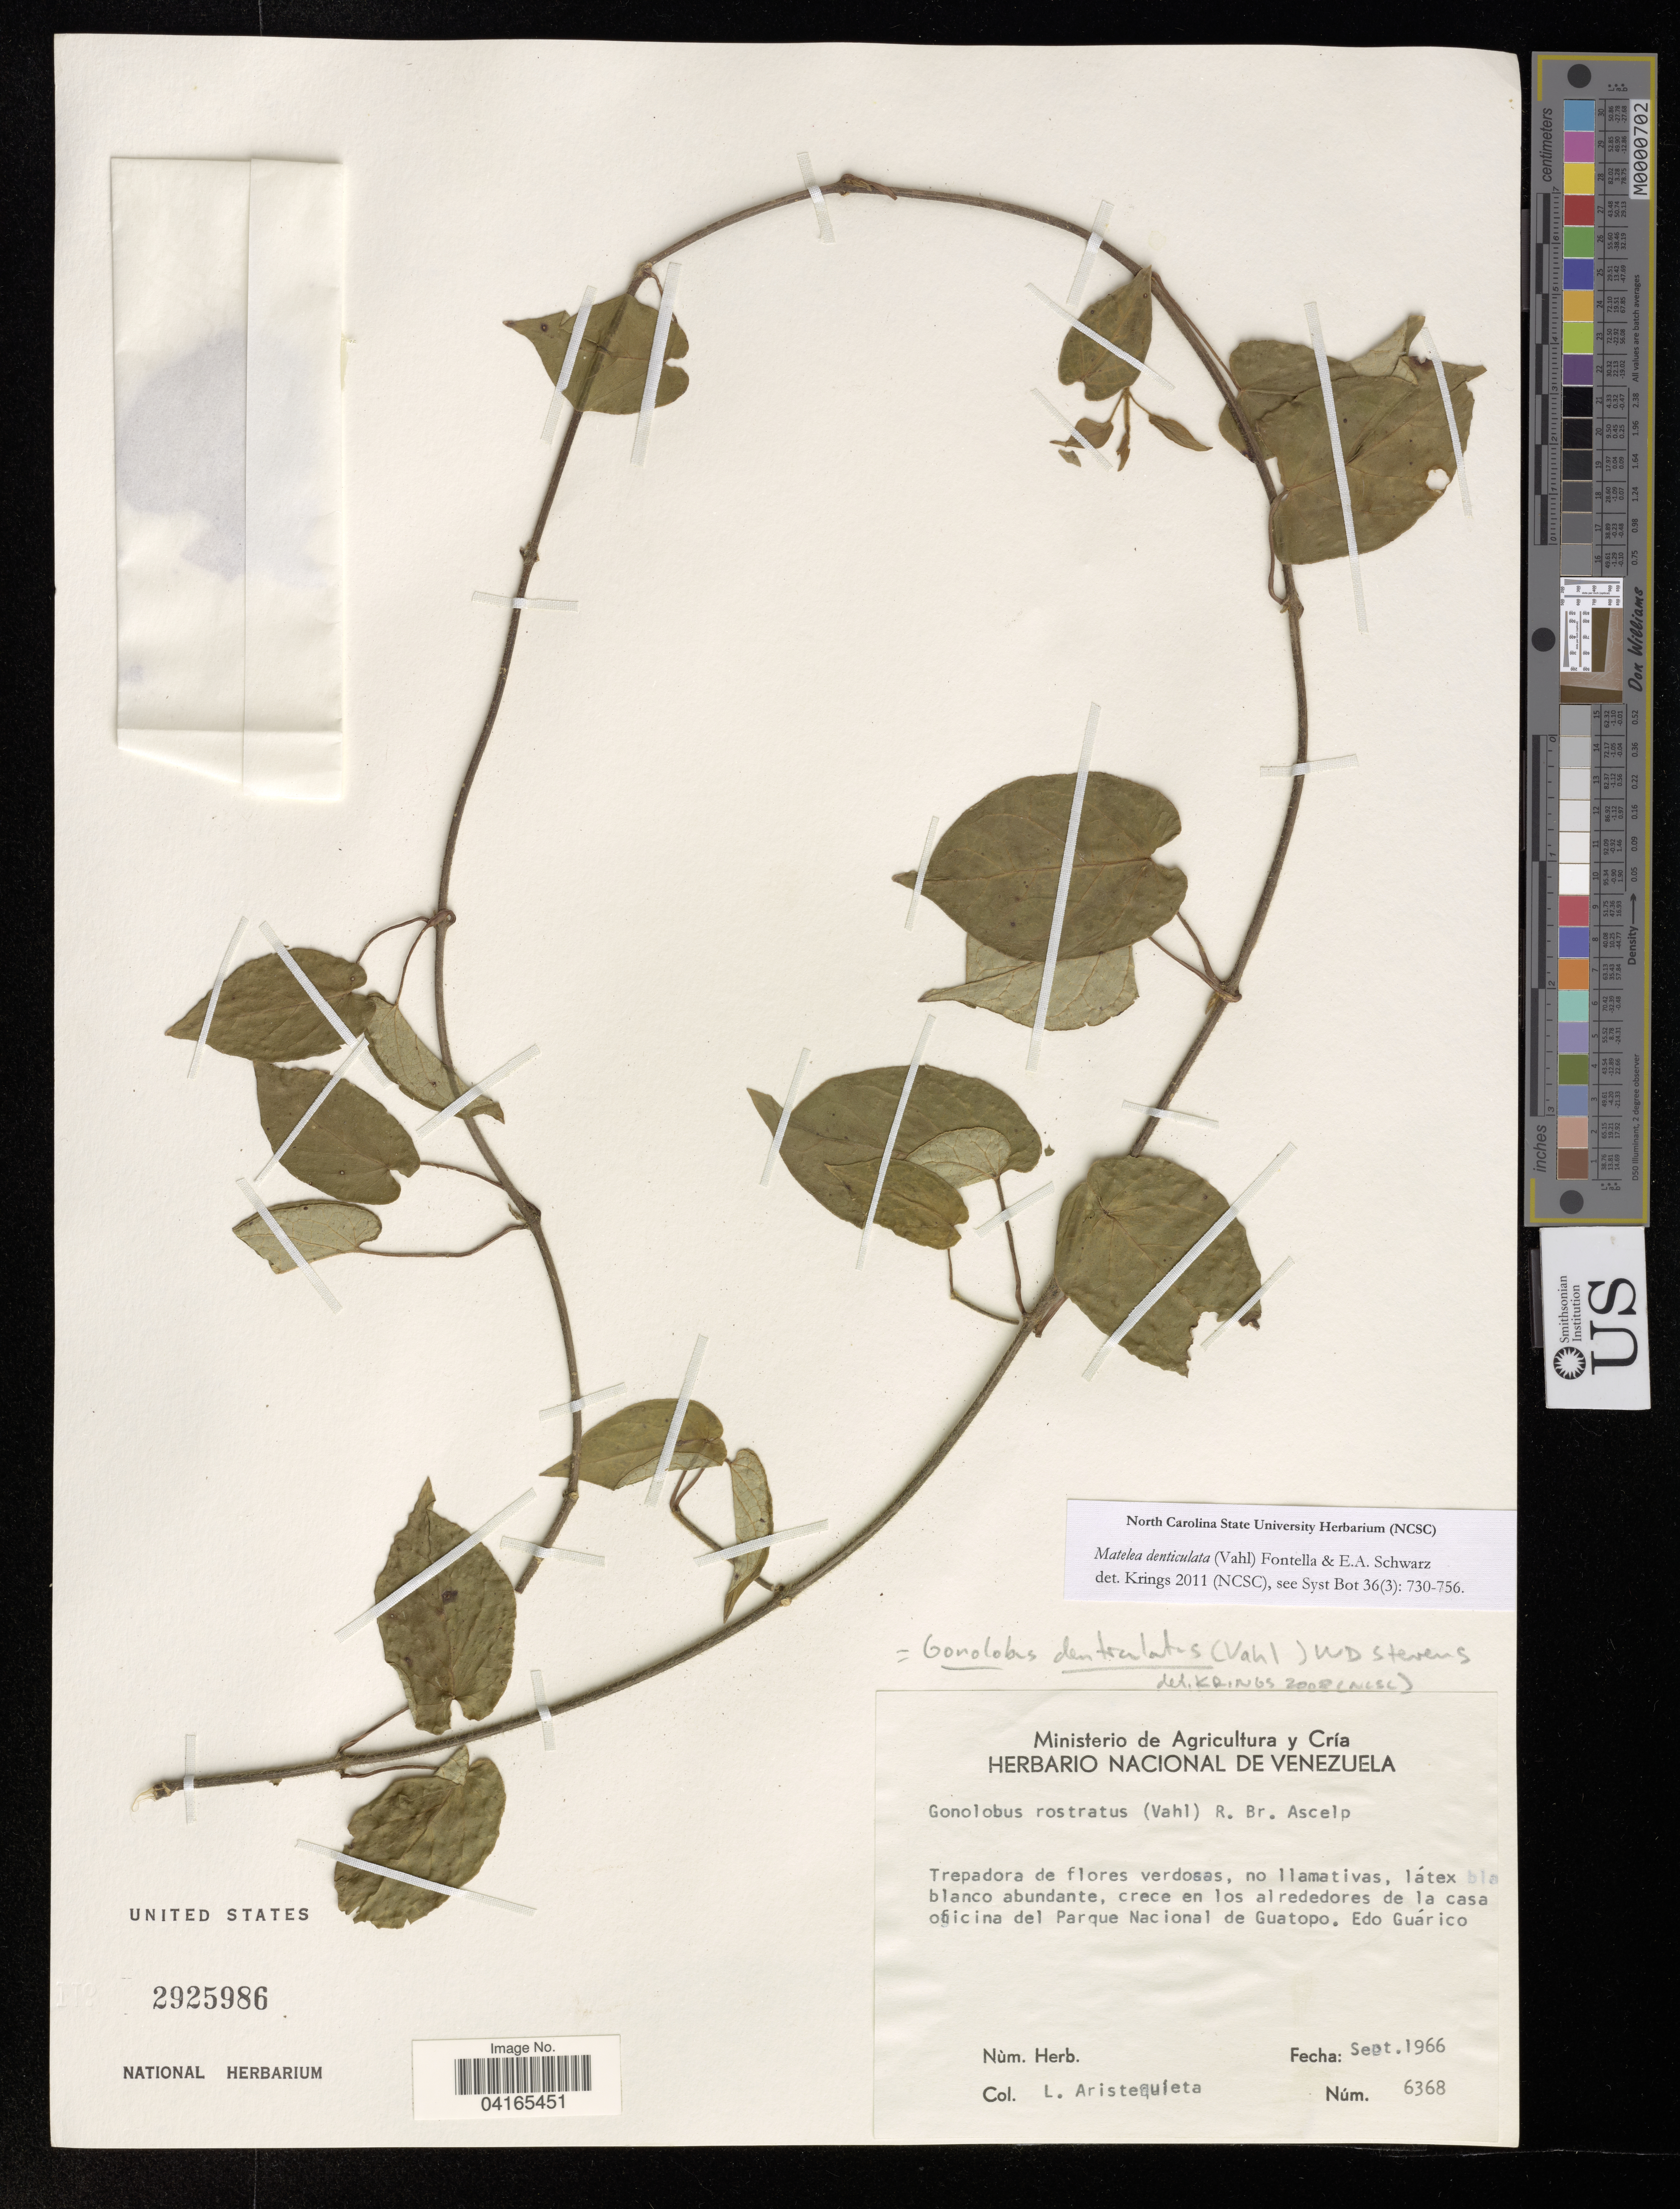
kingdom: Plantae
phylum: Tracheophyta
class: Magnoliopsida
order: Gentianales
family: Apocynaceae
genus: Matelea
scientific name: Matelea denticulata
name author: (Vahl) Fontella & E.A. Schwarz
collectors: L. Aristeguieta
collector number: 6368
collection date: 1966-09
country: Venezuela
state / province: Guarico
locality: Crece en los alrededores de la casa oficina del Parque Nacional de Guatopo.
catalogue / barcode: US 2925986